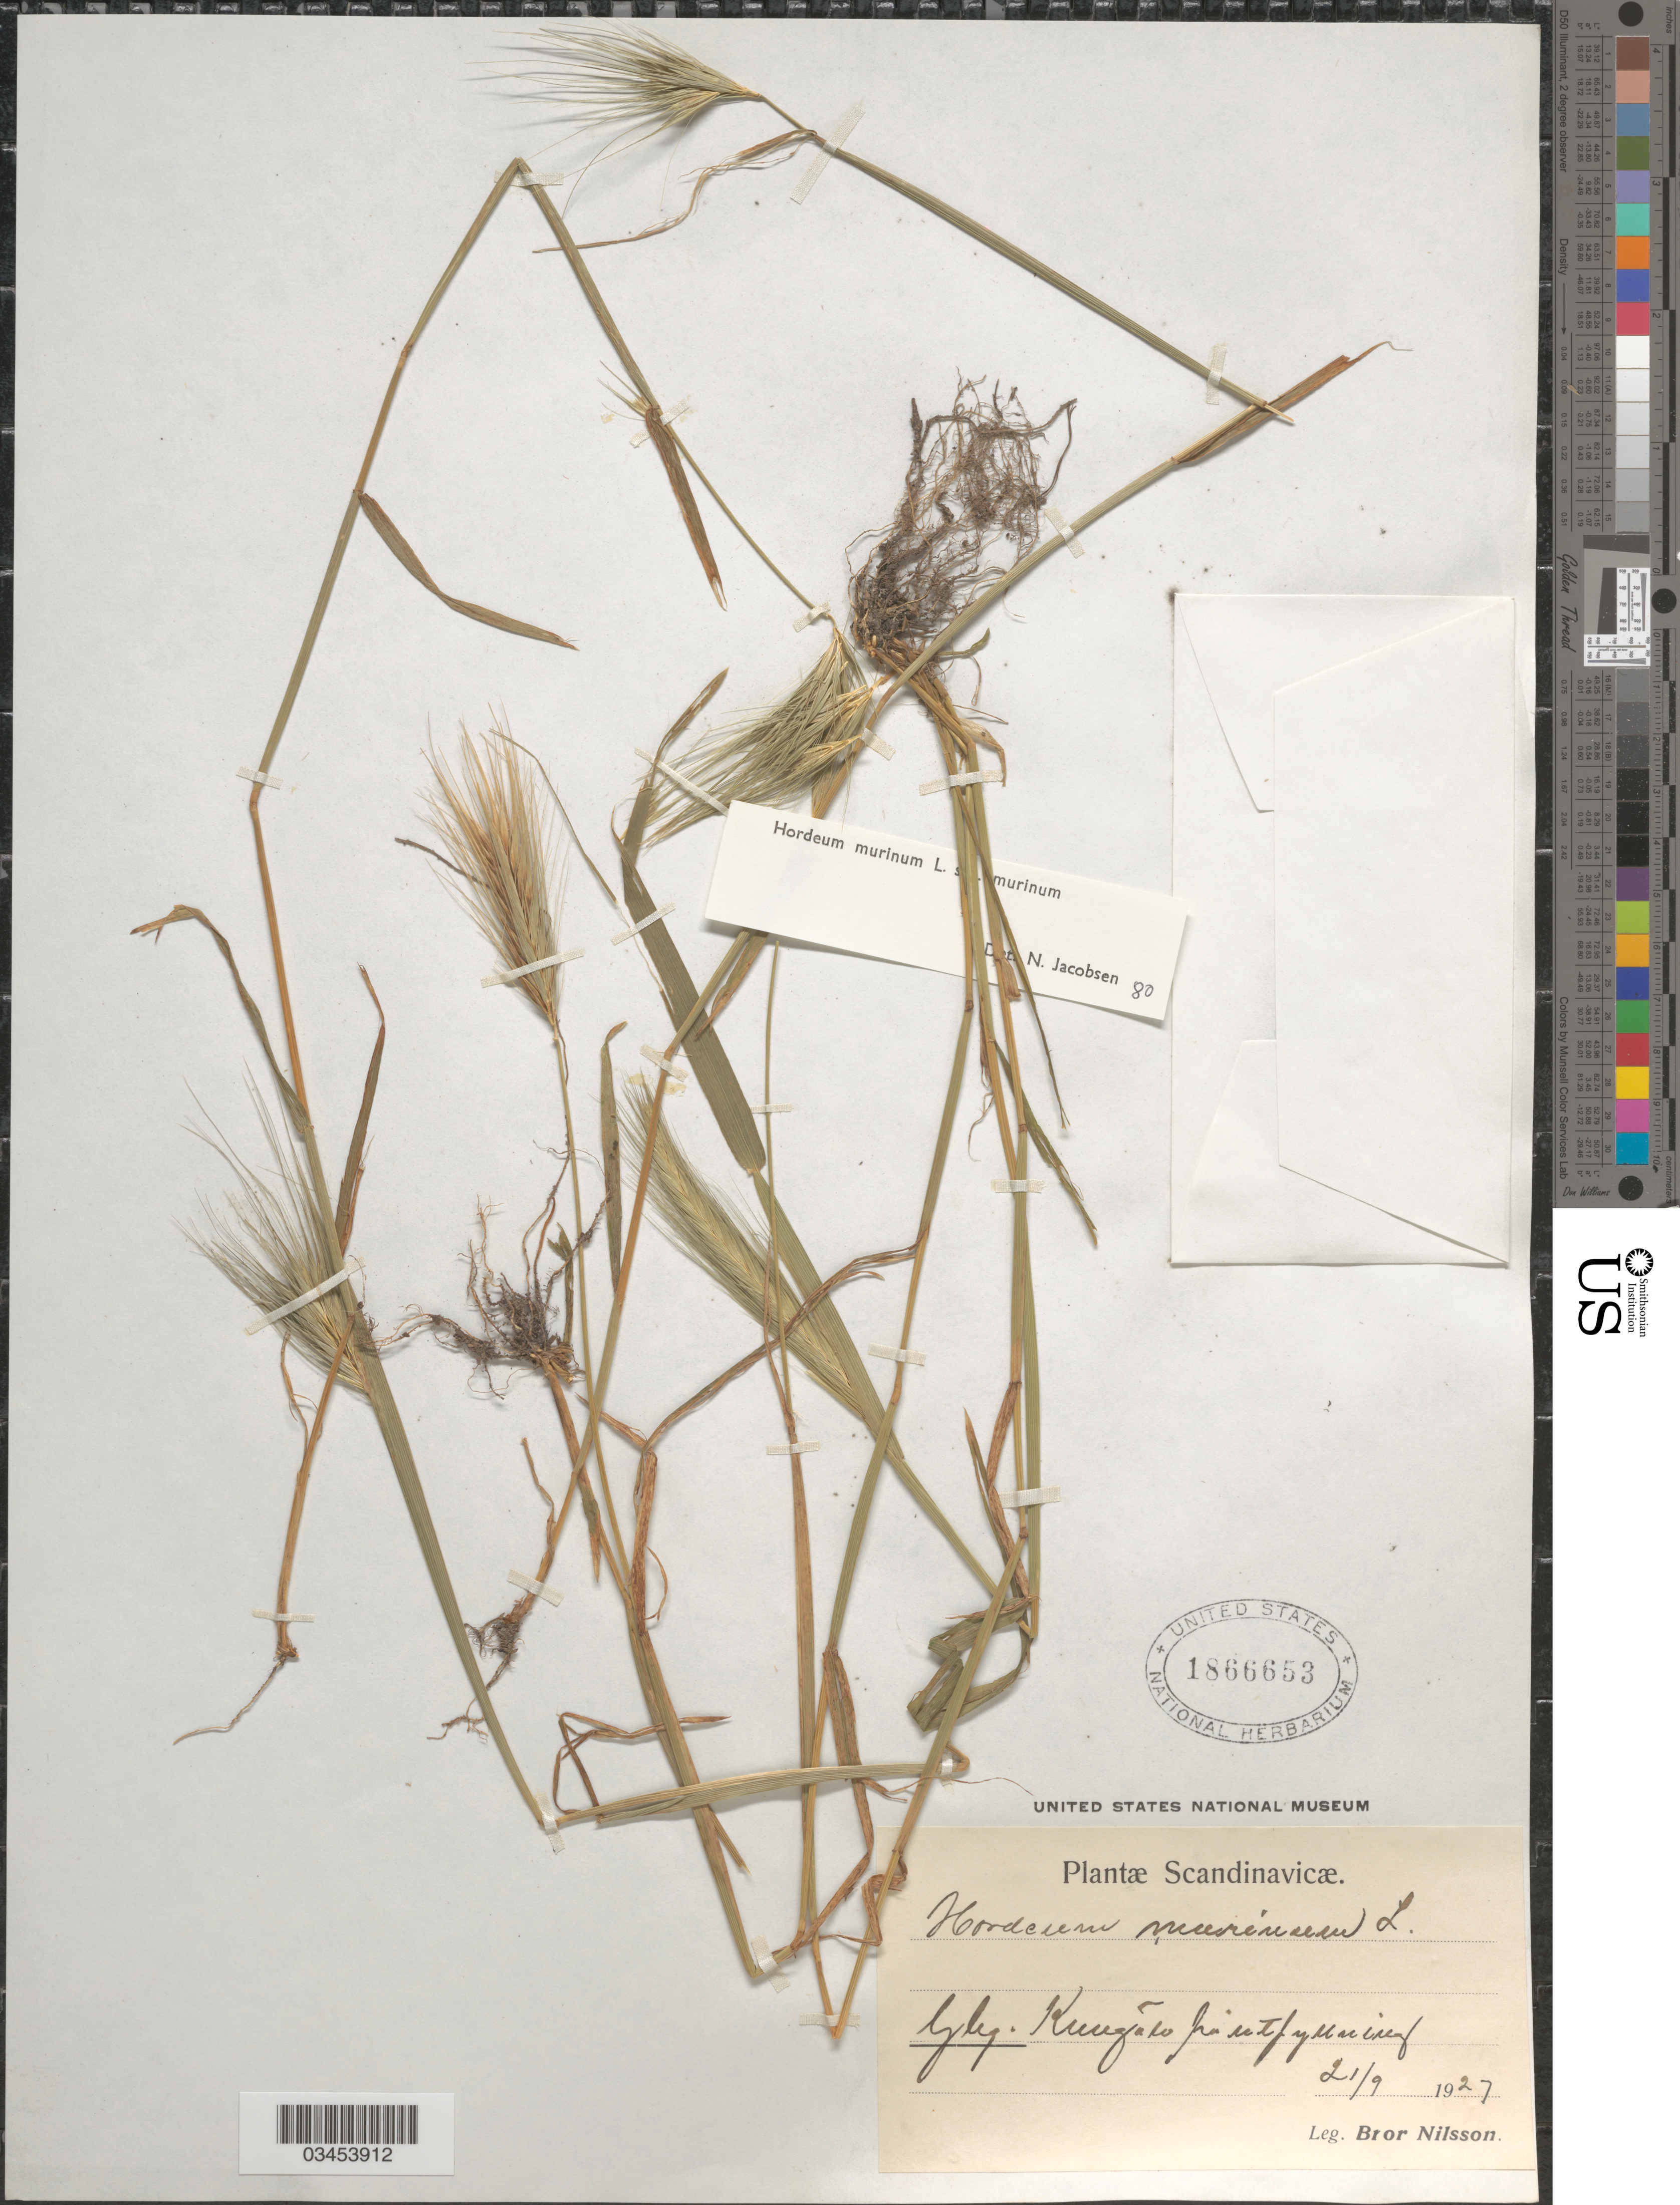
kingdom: Plantae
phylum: Tracheophyta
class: Liliopsida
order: Poales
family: Poaceae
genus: Hordeum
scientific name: Hordeum murinum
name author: L.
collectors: B. Nilsson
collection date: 1927-09-21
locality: Scandinavicæ. [illegible text]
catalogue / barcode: US 1866653